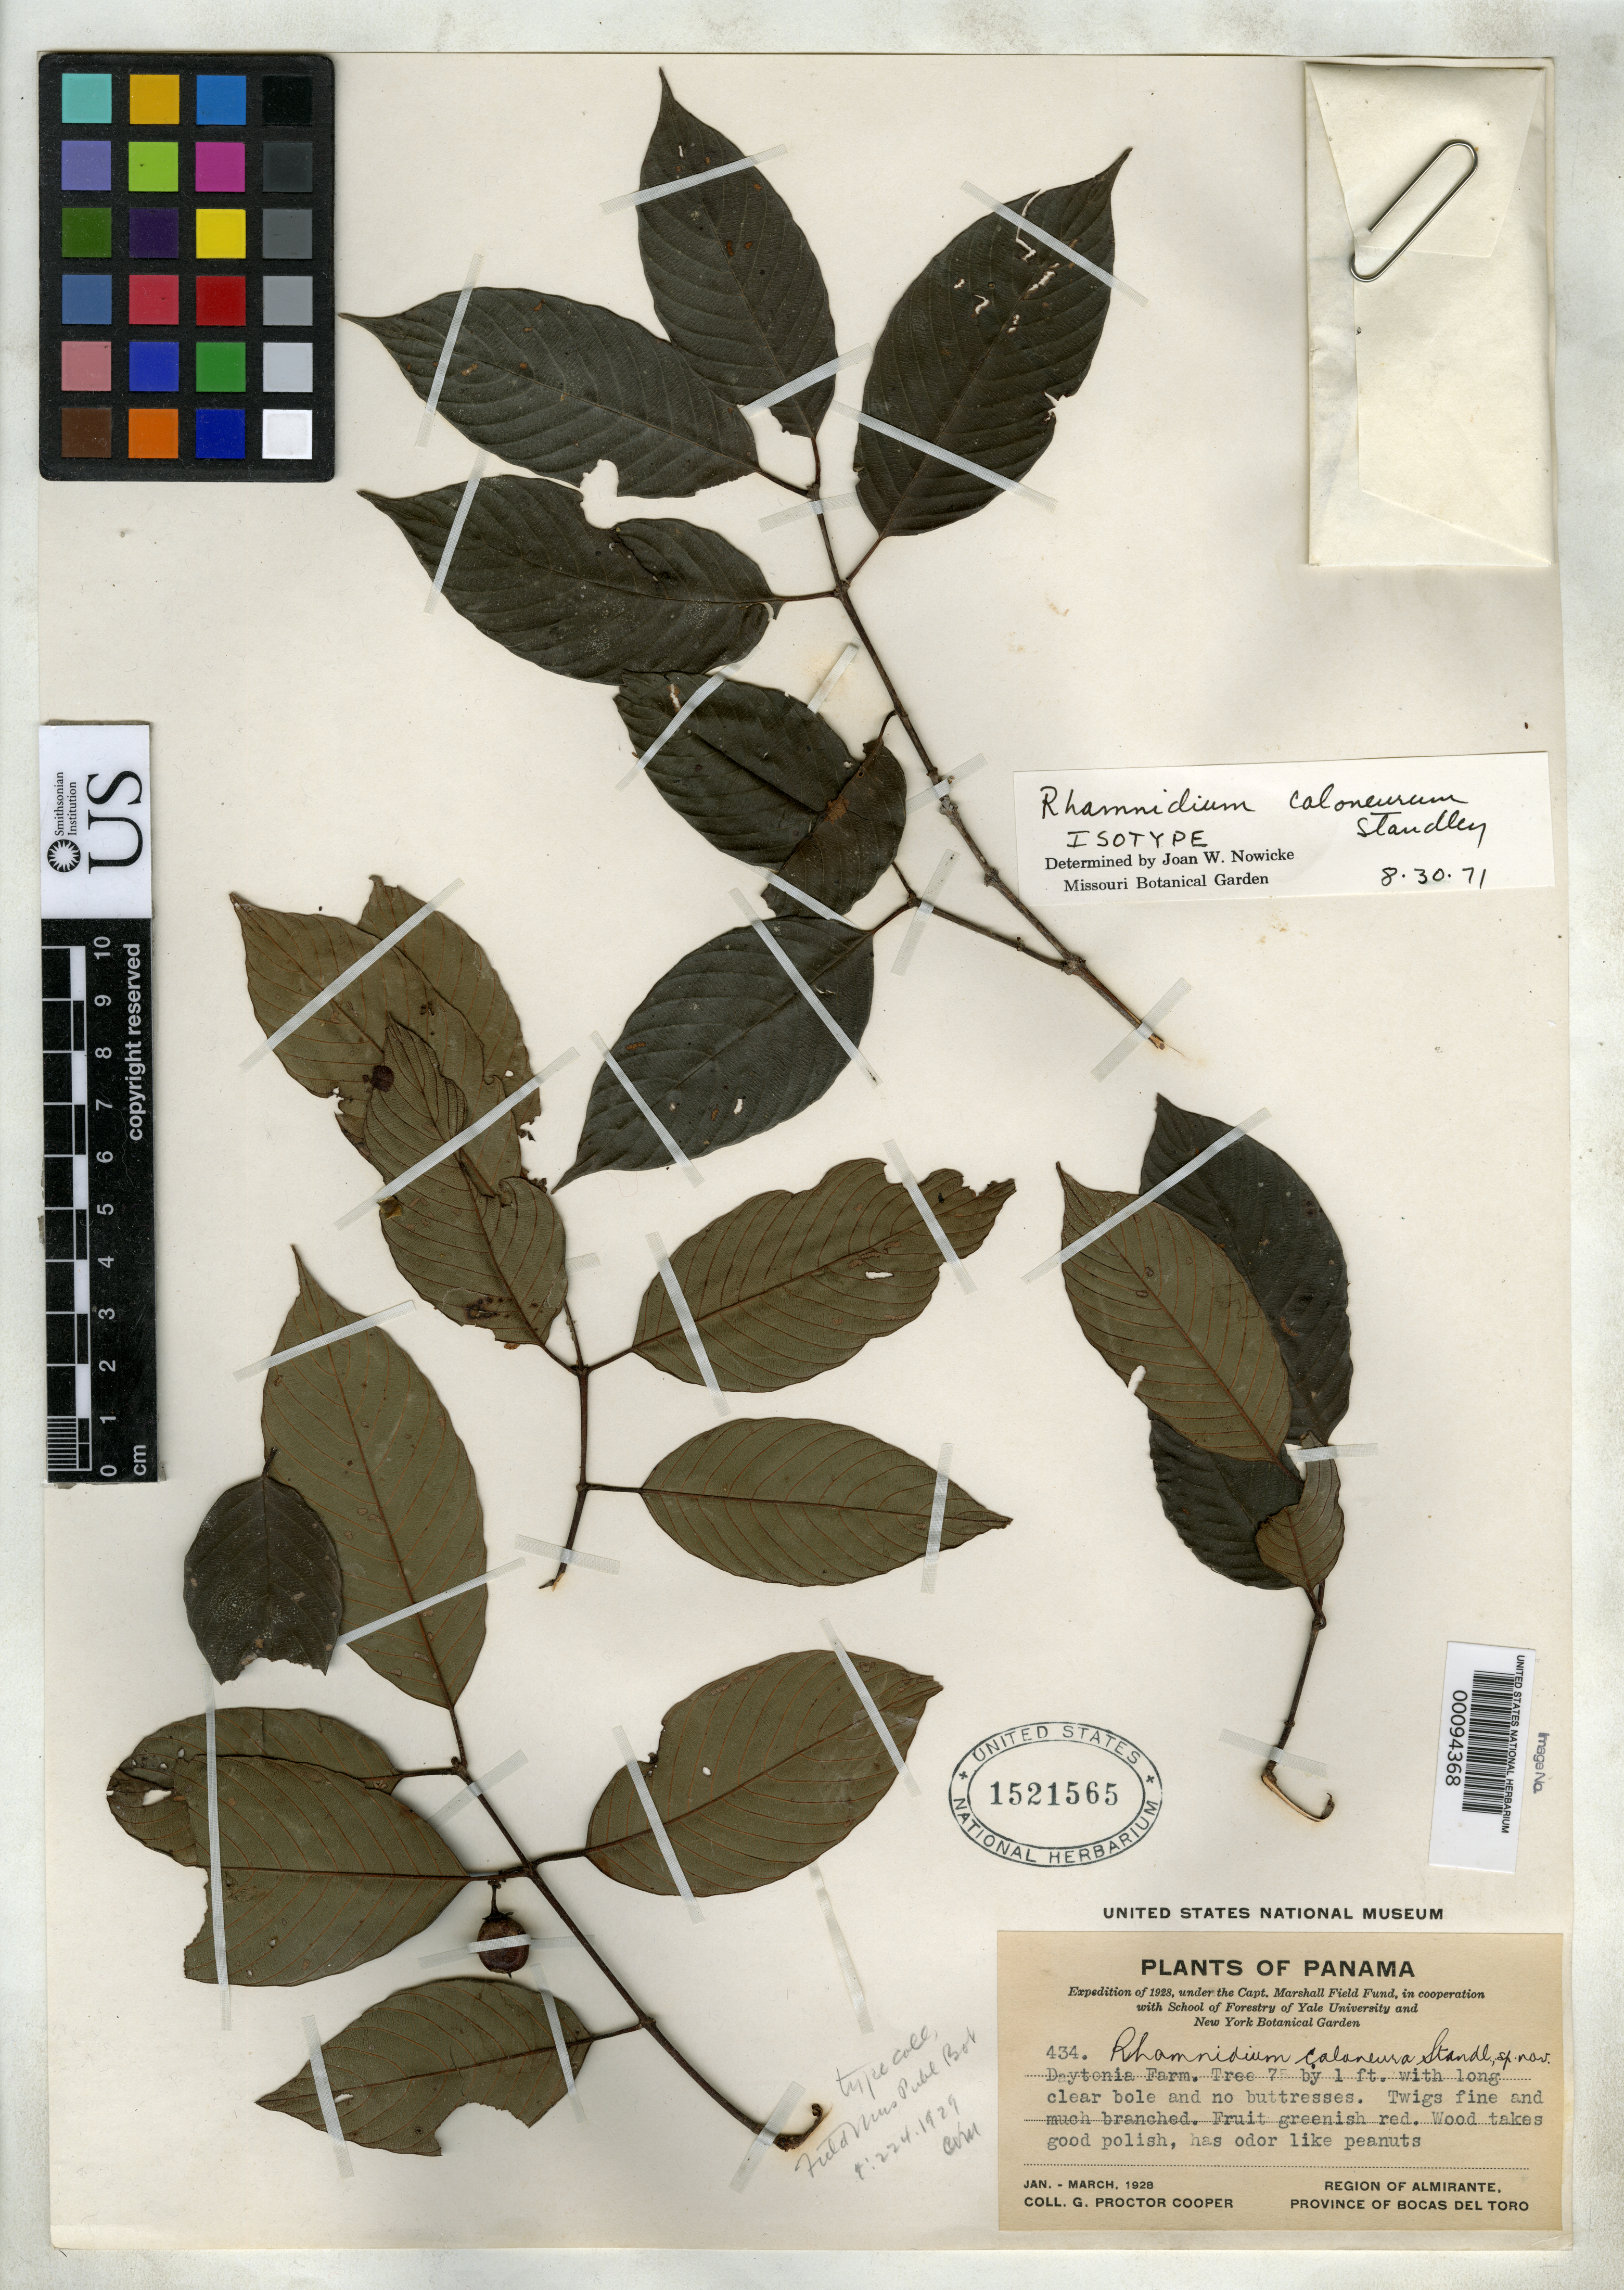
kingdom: Plantae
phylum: Tracheophyta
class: Magnoliopsida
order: Rosales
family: Rhamnaceae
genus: Rhamnidium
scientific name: Rhamnidium caloneurum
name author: Standl.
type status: Isotype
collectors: G. Cooper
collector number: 434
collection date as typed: Jan 1928 to -- Mar 1928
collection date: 1928-01/1928-03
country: Panama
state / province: Bocas del Toro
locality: Almirante.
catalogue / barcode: US 1521565